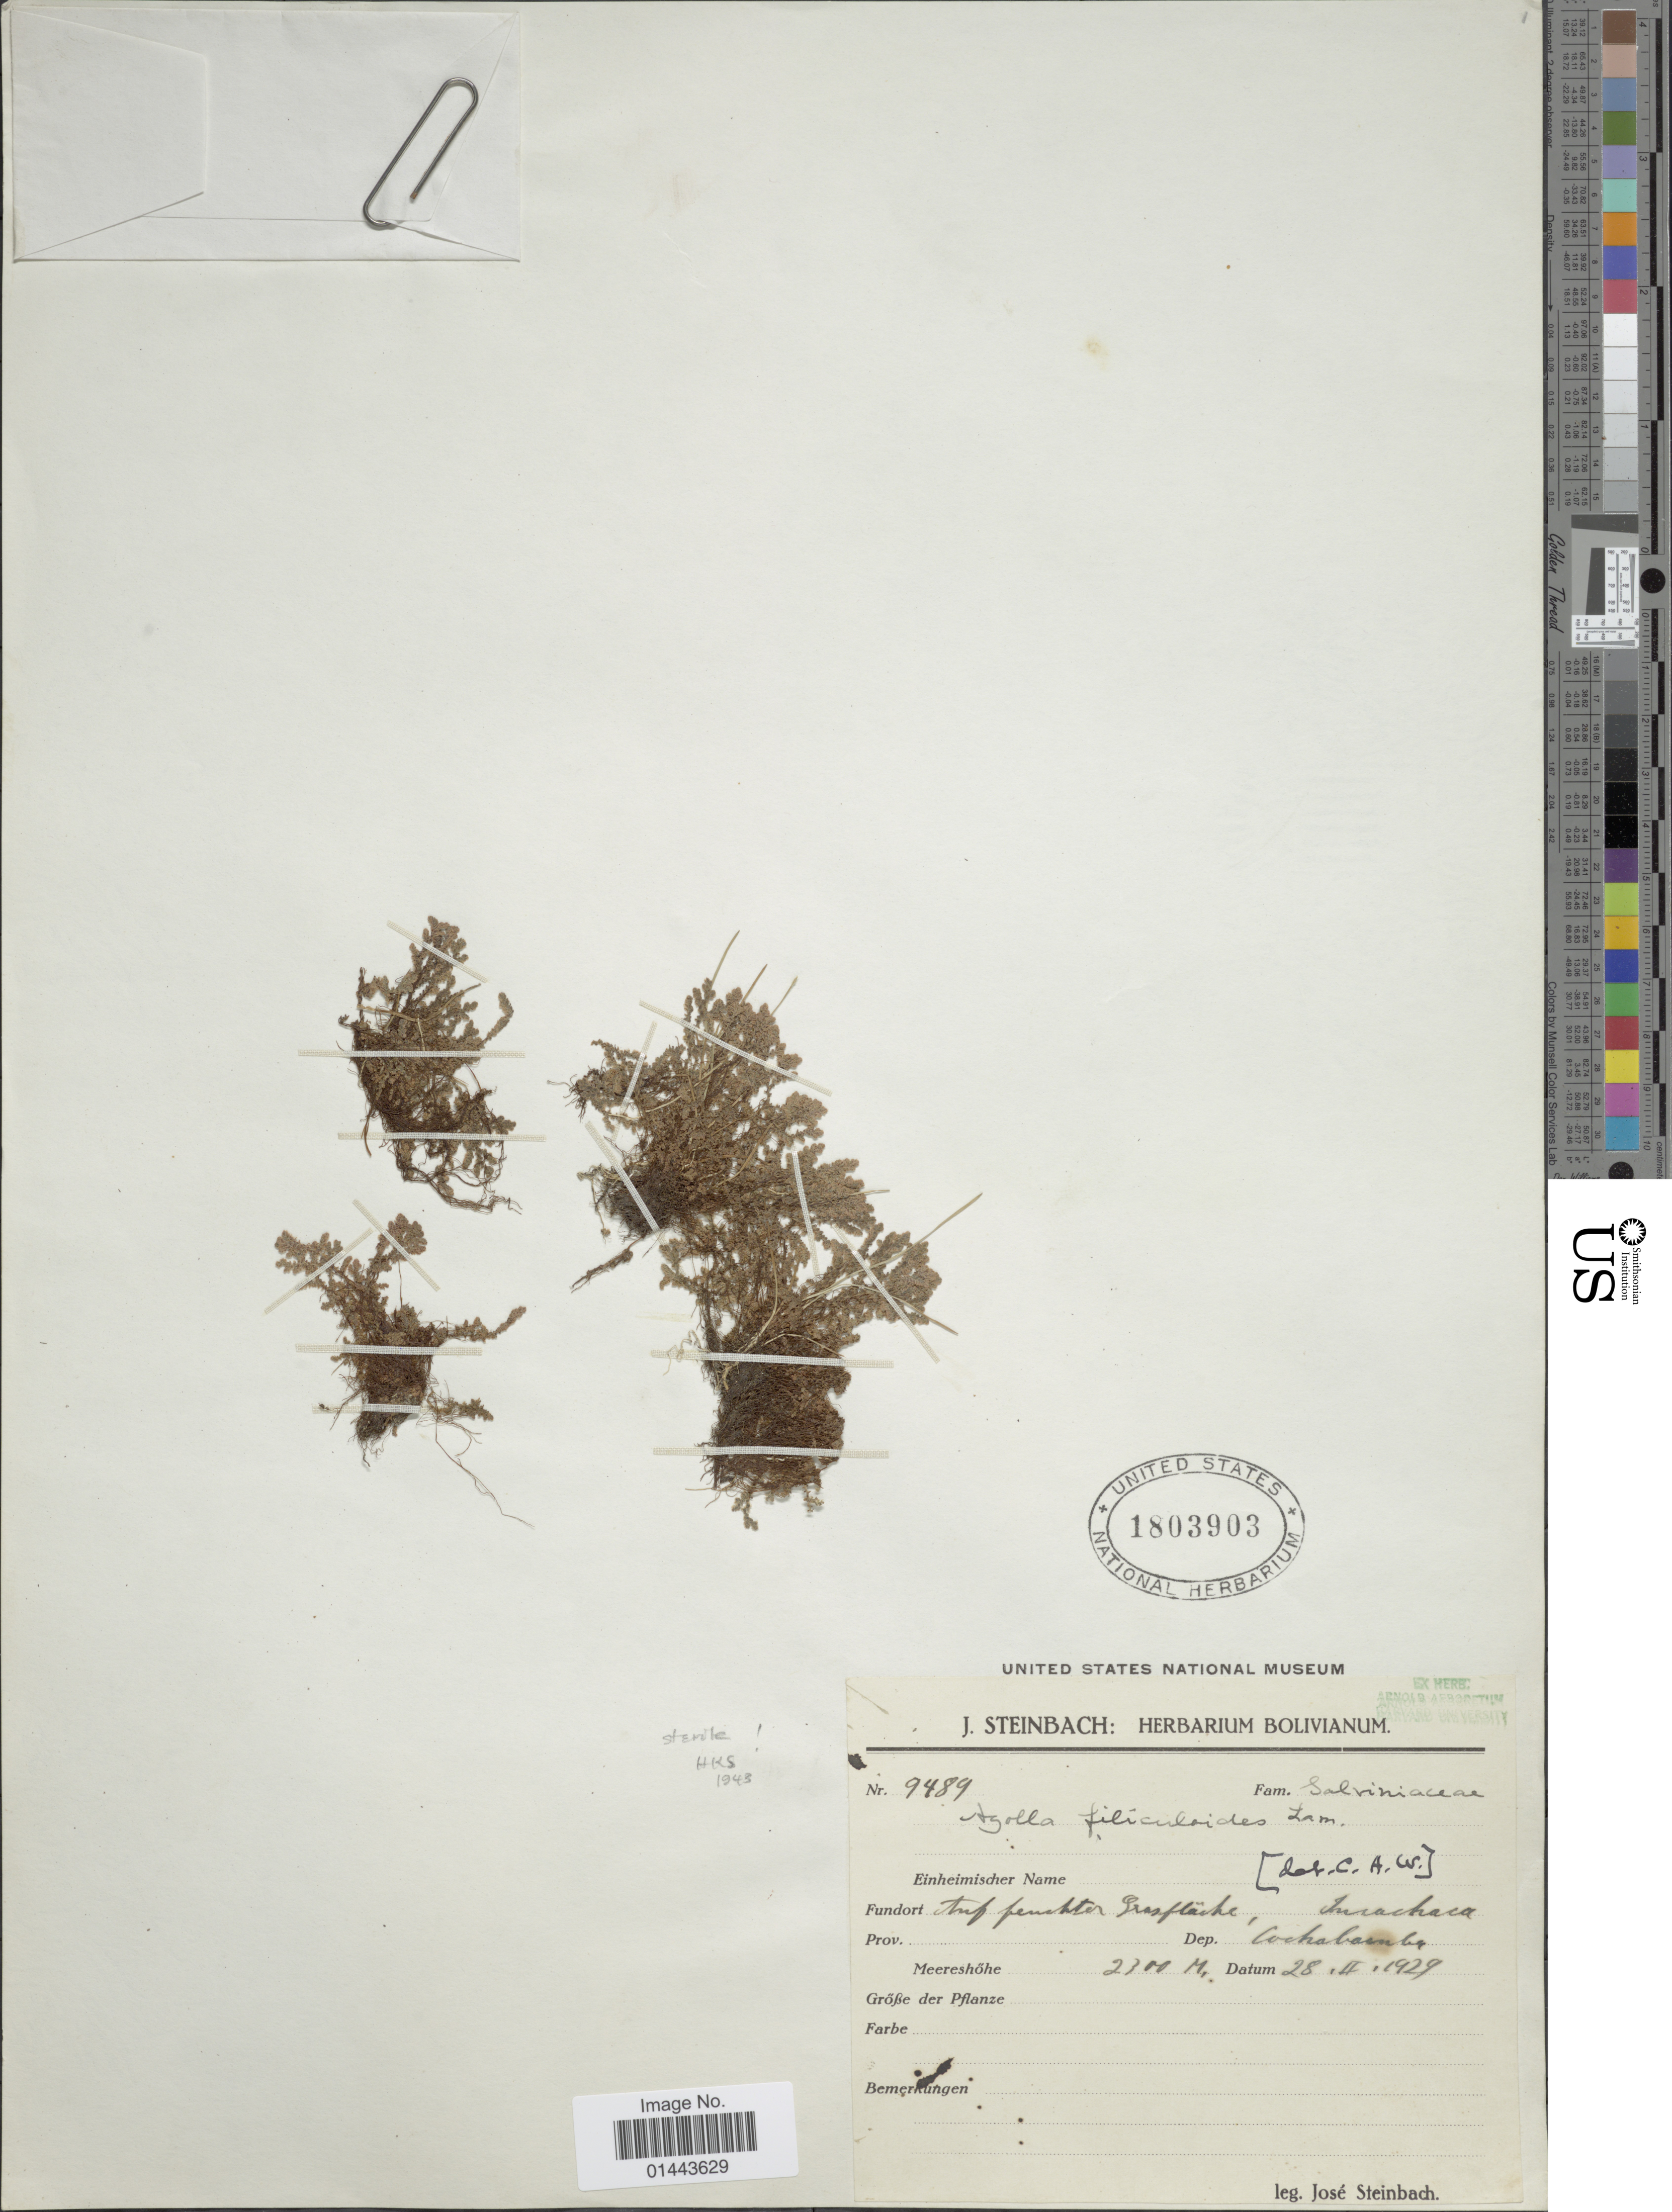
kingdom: Plantae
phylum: Tracheophyta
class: Polypodiopsida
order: Salviniales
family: Salviniaceae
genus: Azolla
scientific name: Azolla mexicana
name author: C. Presl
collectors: J. Steinbach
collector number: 9489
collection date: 1929-02-28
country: Bolivia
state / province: Cochabamba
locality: Incachaca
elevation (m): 2300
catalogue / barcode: US 1803903